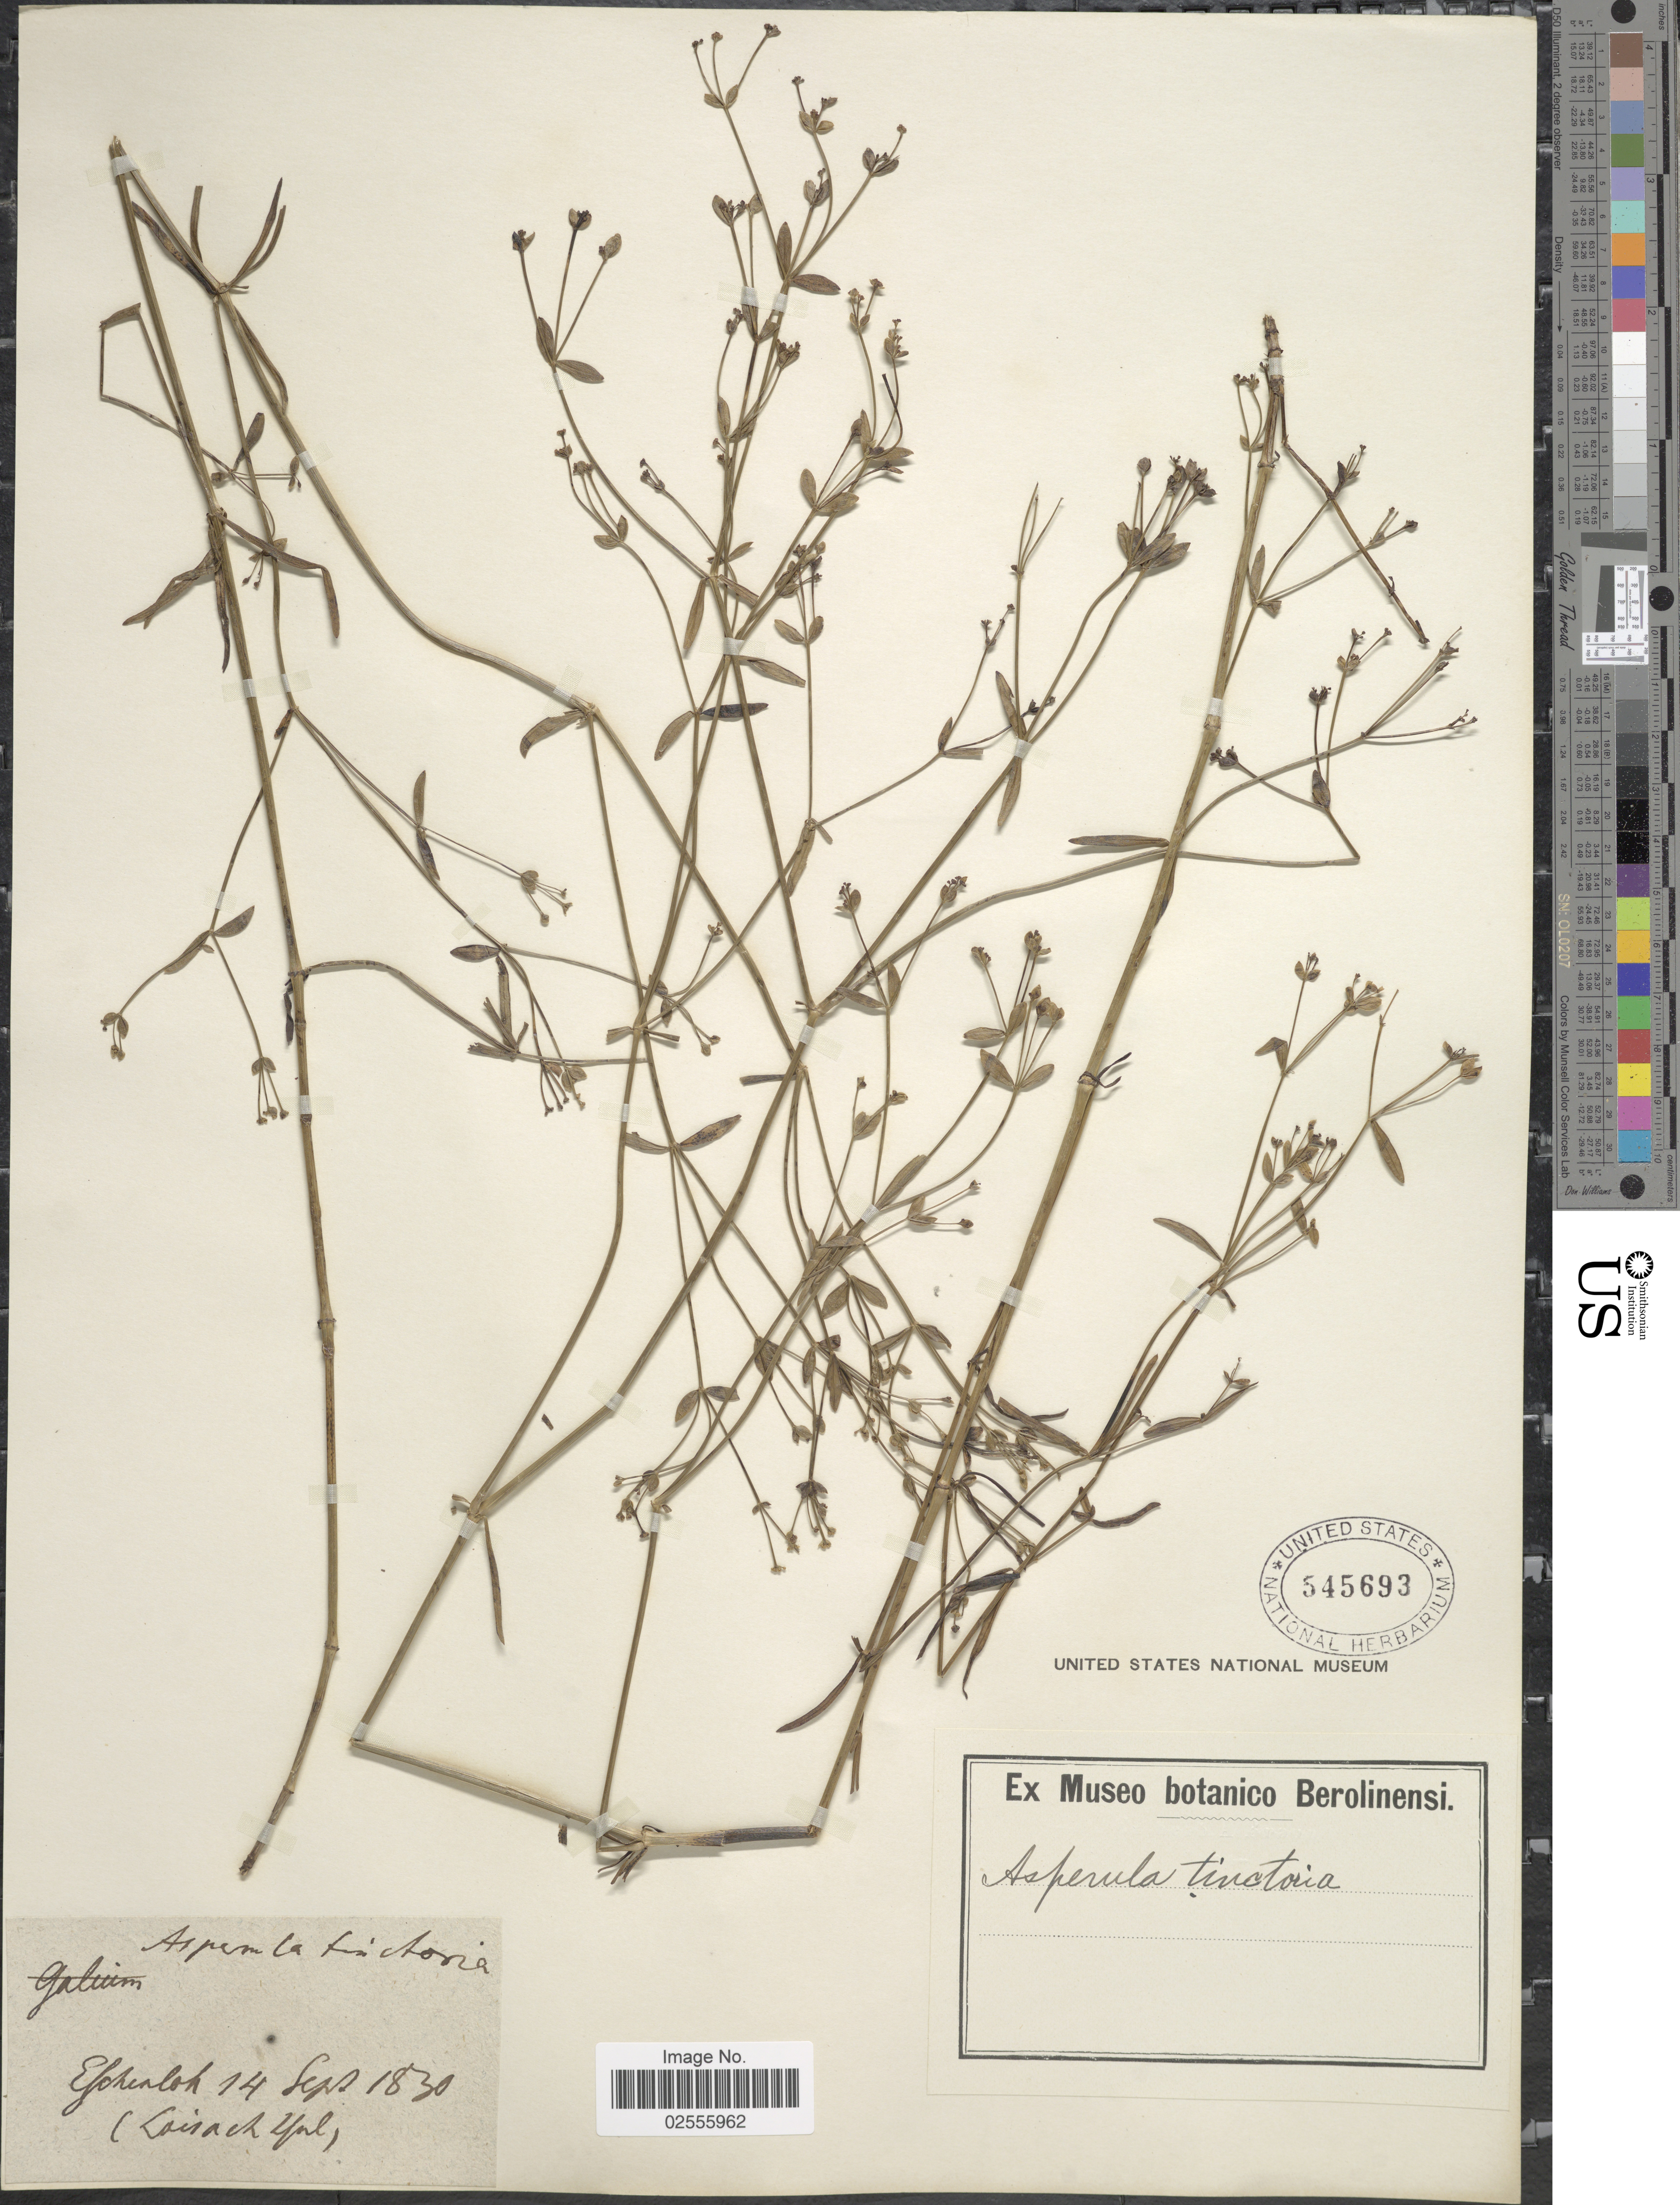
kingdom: Plantae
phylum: Tracheophyta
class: Magnoliopsida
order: Gentianales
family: Rubiaceae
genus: Asperula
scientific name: Asperula tinctoria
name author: L.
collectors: Eschenloh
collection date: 1830-09-14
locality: Loisach Upl. [interpreted]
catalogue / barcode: US 545693